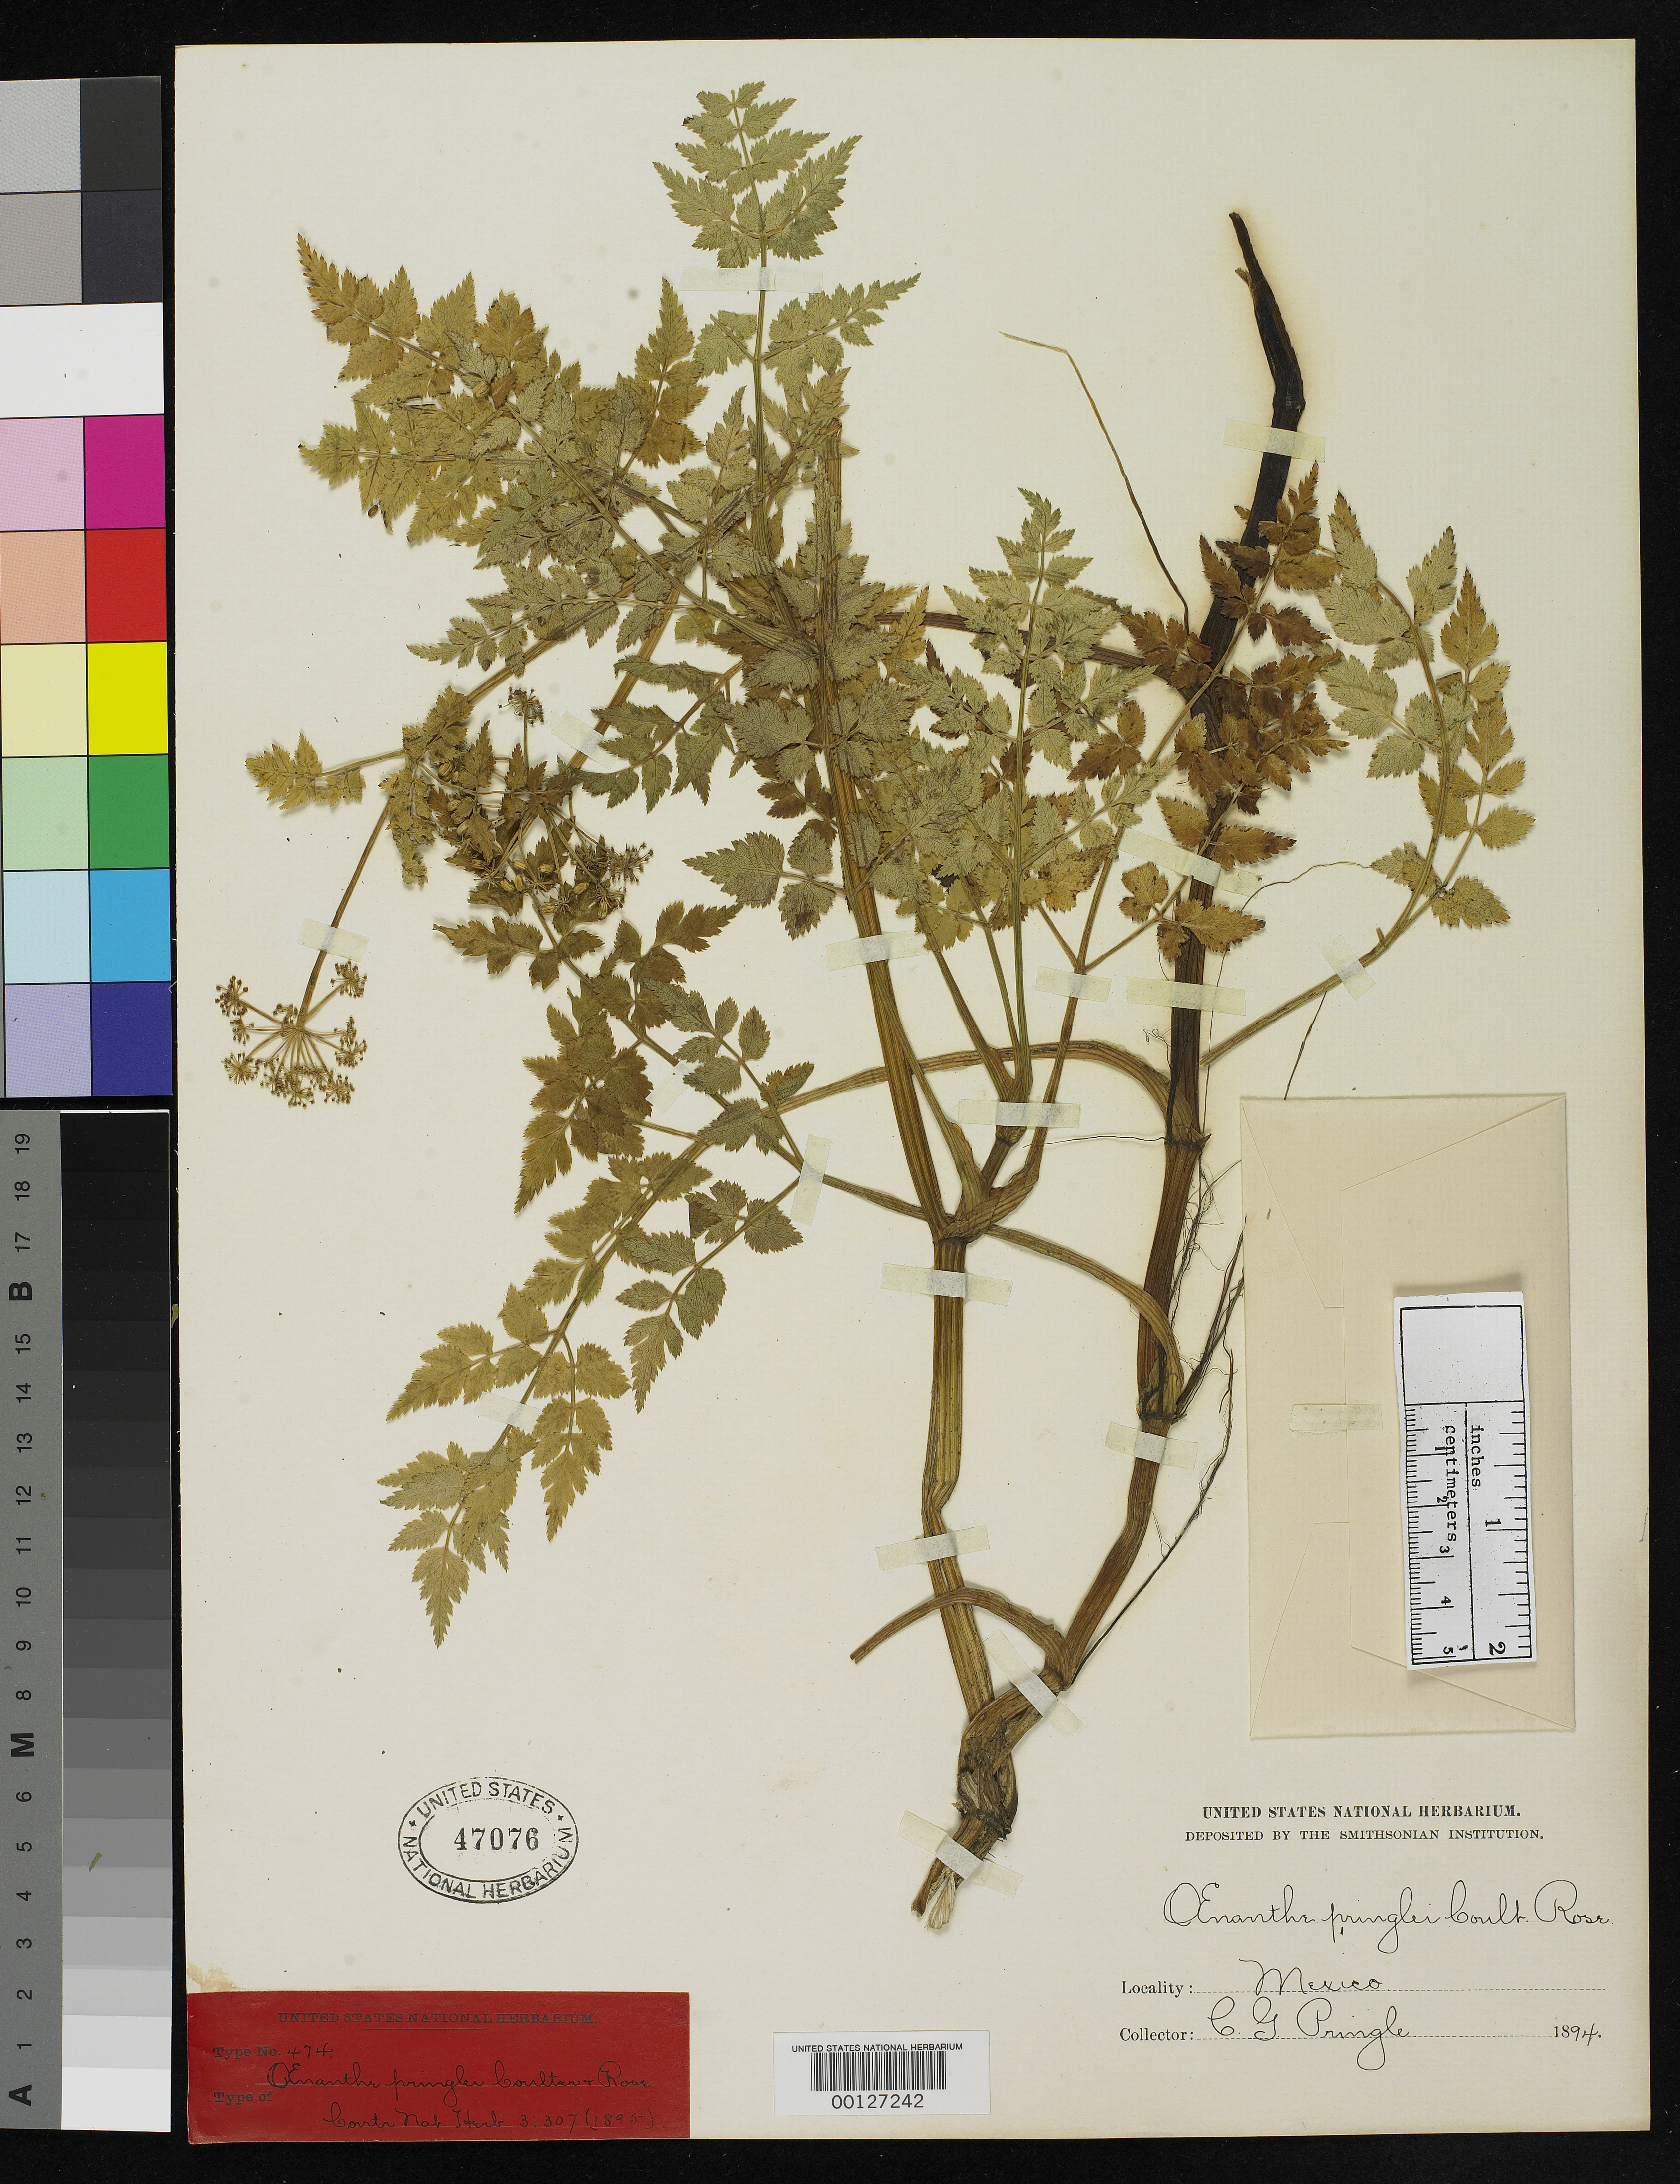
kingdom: Plantae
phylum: Tracheophyta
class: Magnoliopsida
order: Apiales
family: Apiaceae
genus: Oenanthe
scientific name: Oenanthe pringlei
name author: J.M. Coult. & Rose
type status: Type Collection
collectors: C. G. Pringle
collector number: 6009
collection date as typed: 25 Oct 1894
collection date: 1894-10-25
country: Mexico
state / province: Oaxaca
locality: Sierra de Clavellinas.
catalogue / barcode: US 47076